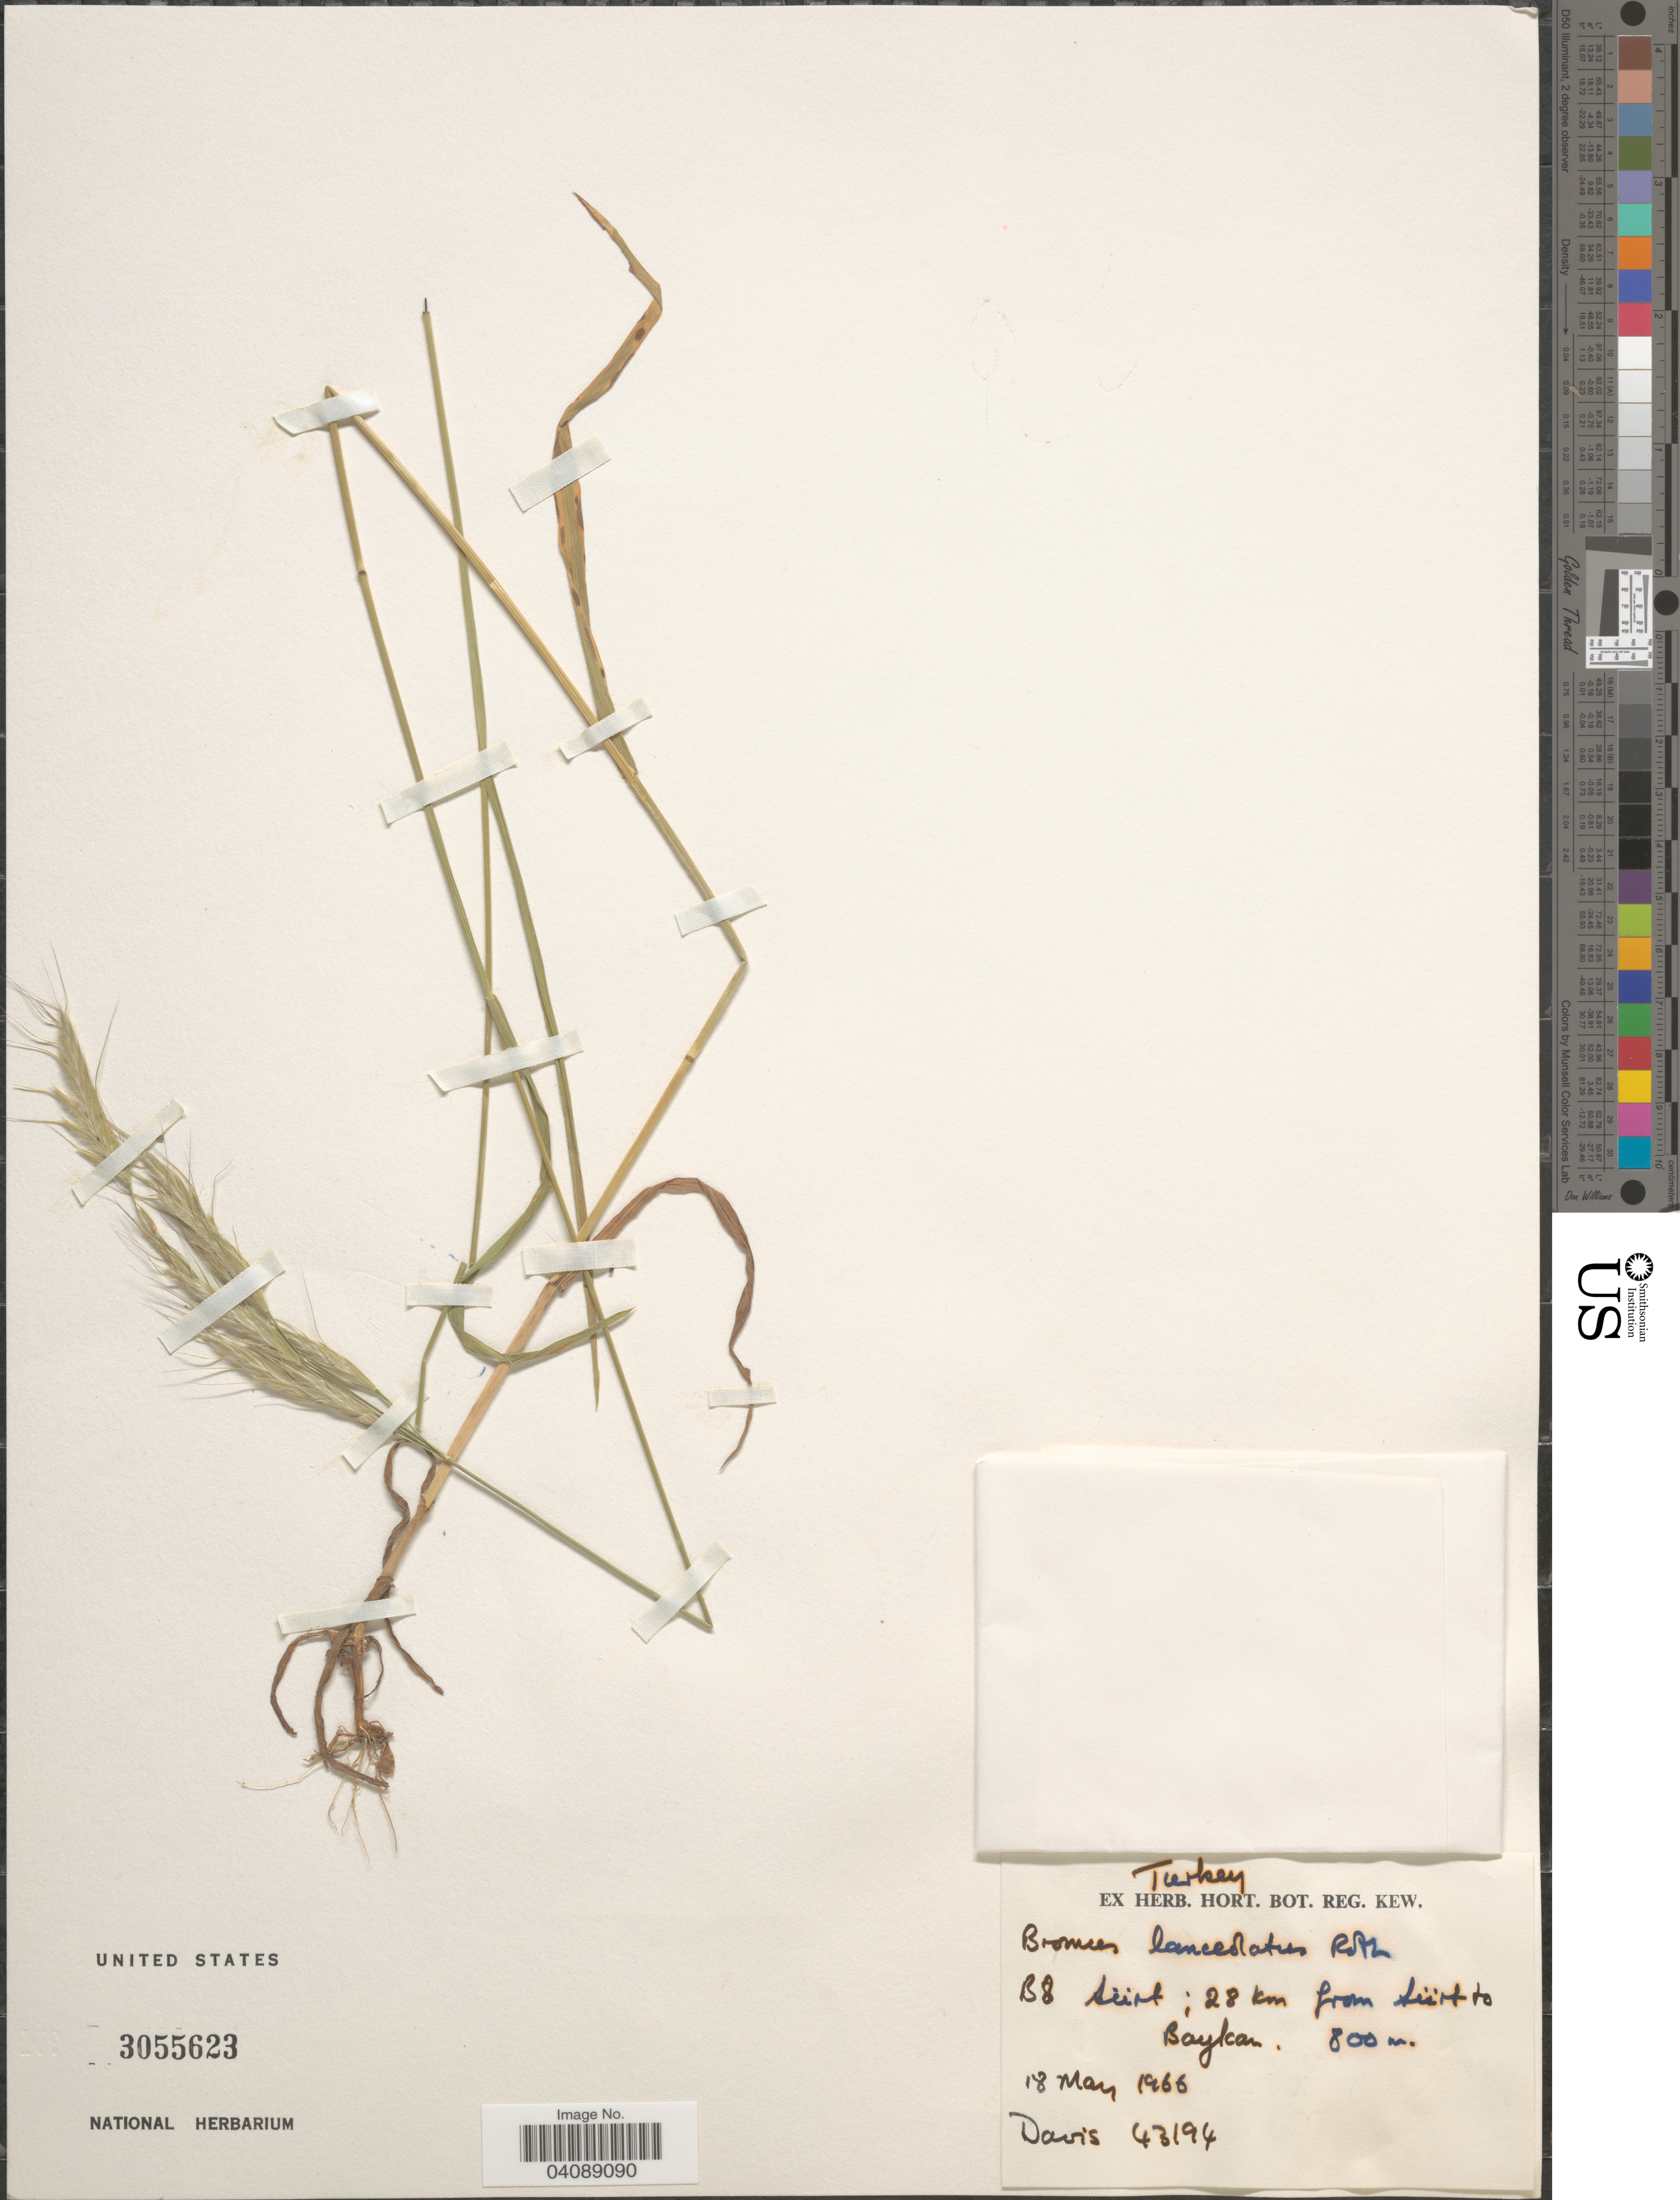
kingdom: Plantae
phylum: Tracheophyta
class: Liliopsida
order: Poales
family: Poaceae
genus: Bromus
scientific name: Bromus lanceolatus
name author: Roth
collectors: -. Davis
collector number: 43194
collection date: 1966-05-18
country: Turkey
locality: B8 Sürt; 28 km from Sürt to Baykan.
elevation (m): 800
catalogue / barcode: US 3055623